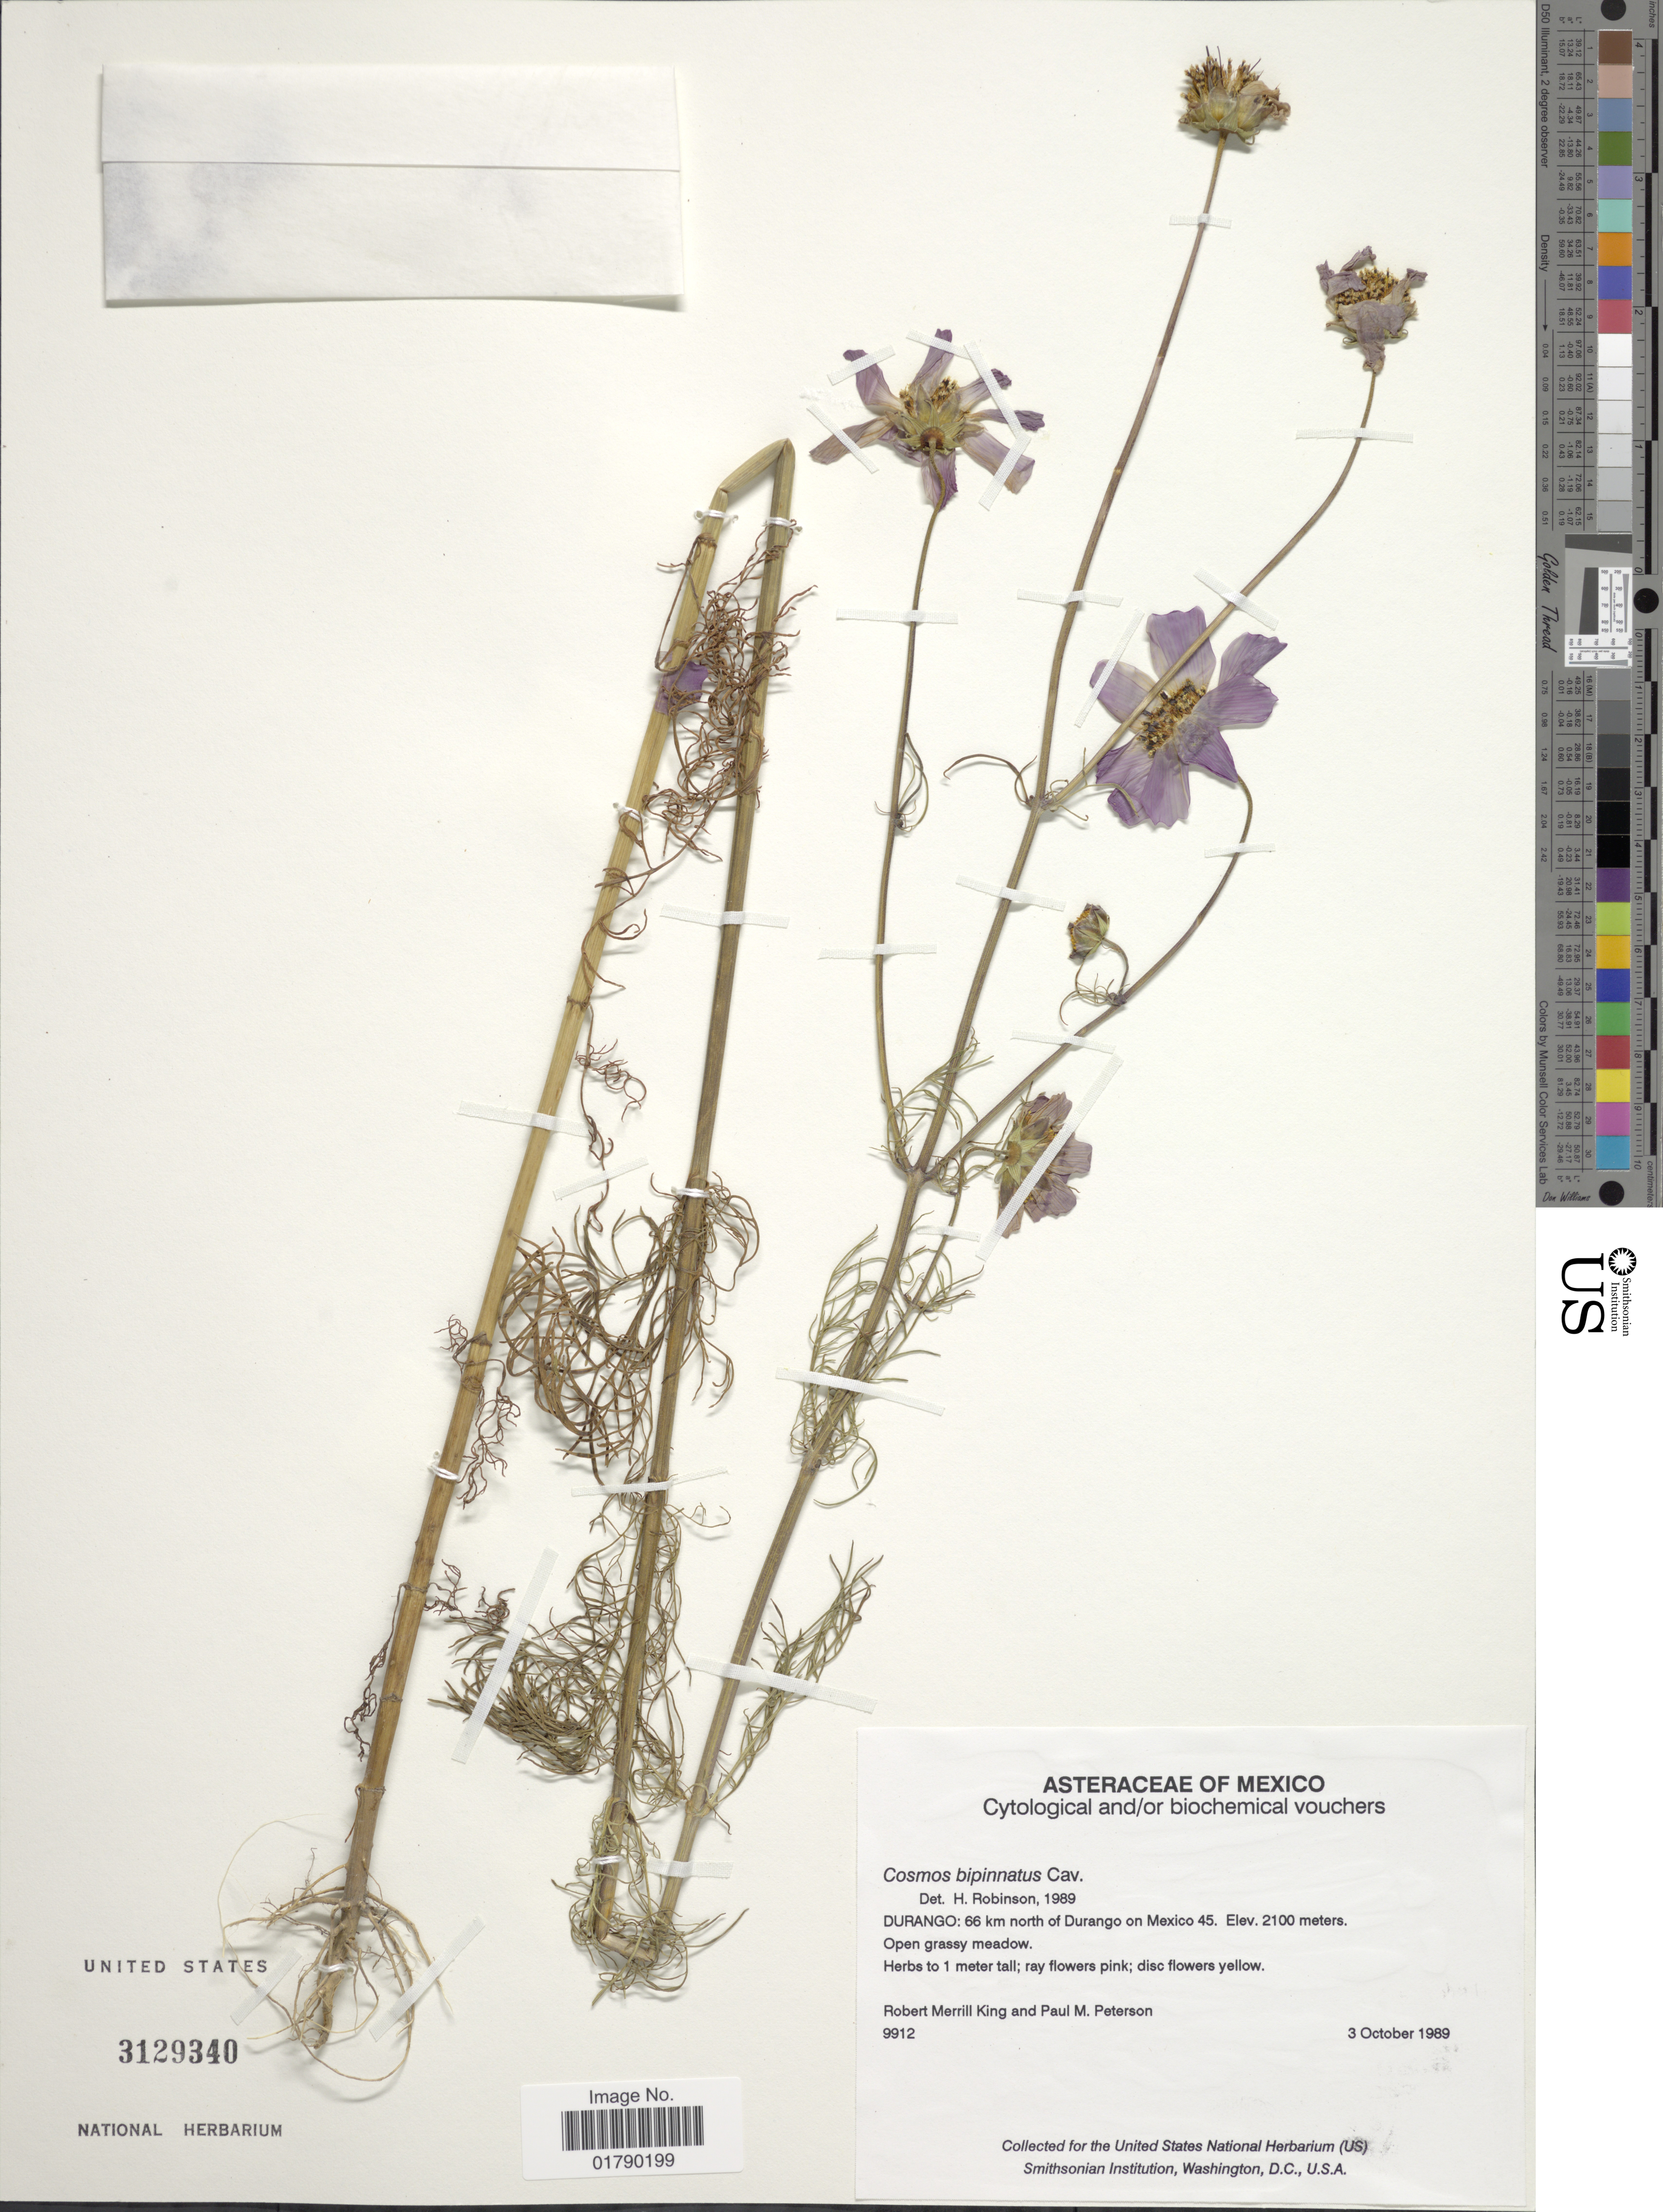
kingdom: Plantae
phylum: Tracheophyta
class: Magnoliopsida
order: Asterales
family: Asteraceae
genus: Cosmos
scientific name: Cosmos bipinnatus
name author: Cav.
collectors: R. M. King & P. M. Peterson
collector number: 9912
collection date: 1989-10-03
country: Mexico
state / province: Durango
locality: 66 km north of Durango on Mexico 45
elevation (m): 2100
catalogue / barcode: US 3129340